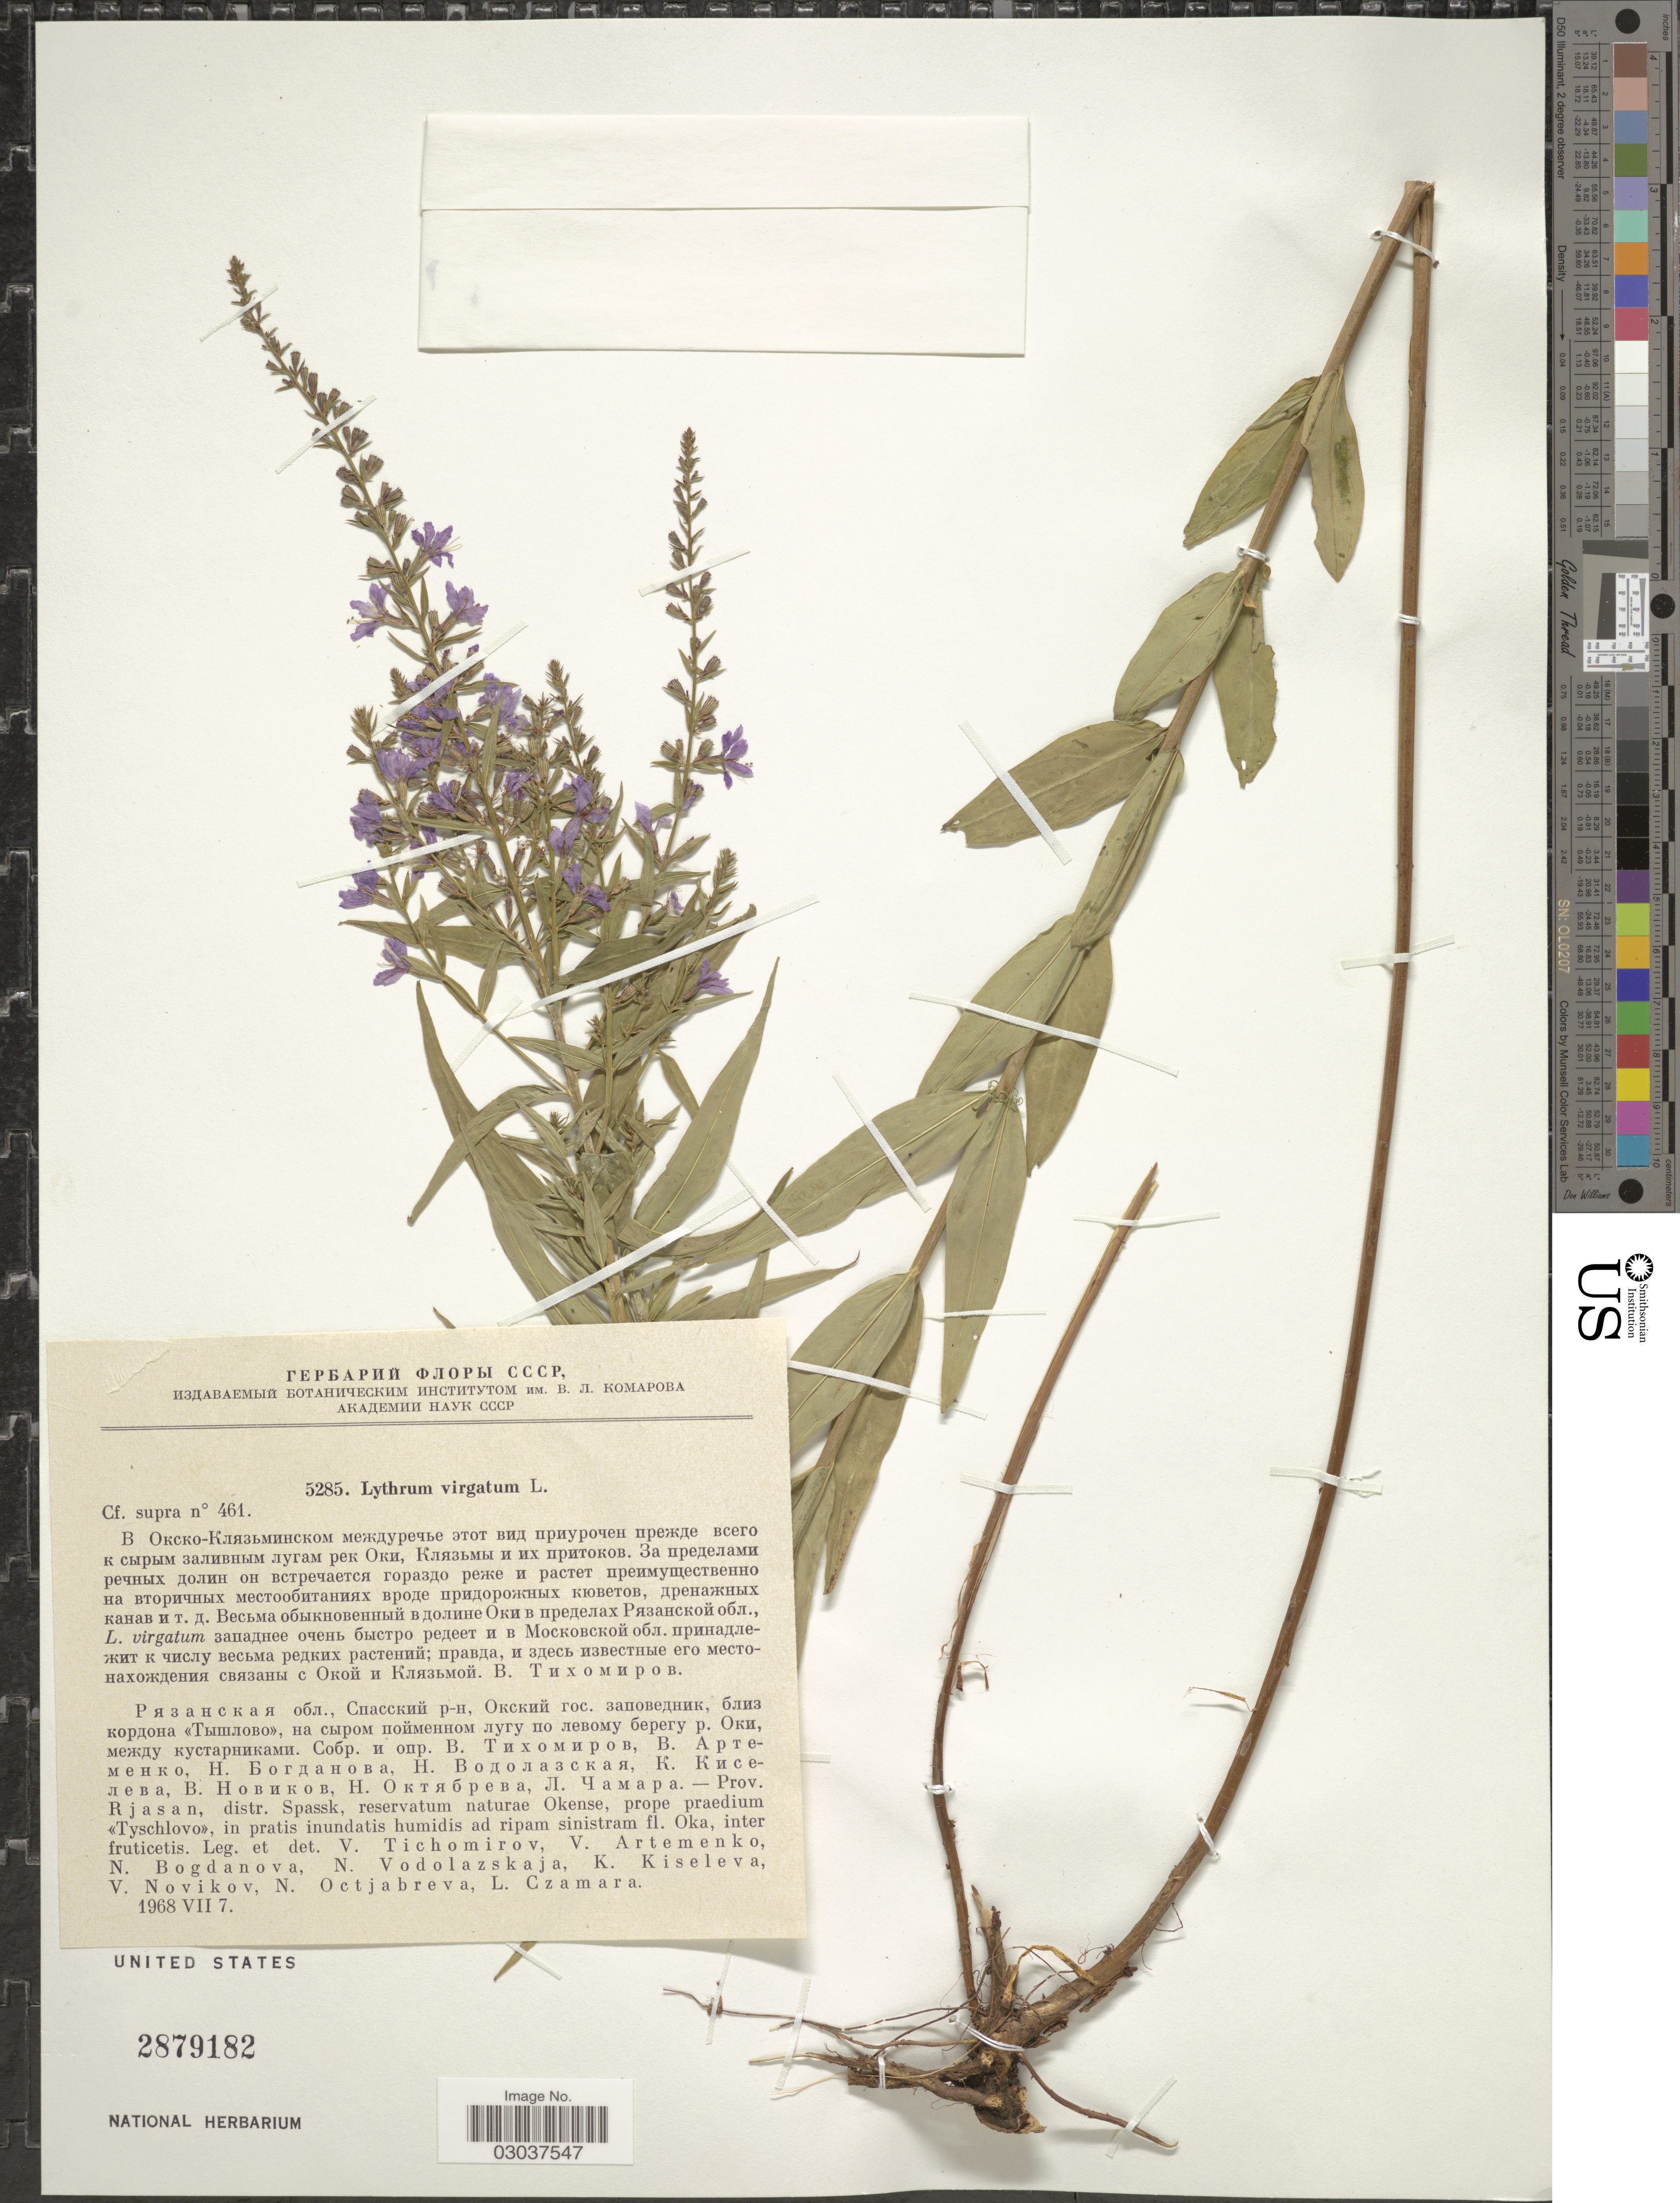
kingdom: Plantae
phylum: Tracheophyta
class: Magnoliopsida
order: Myrtales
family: Lythraceae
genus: Lythrum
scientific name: Lythrum virgatum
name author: L.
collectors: V. Tichomirov, V. Artemenko, N. Bogdanova, N. Vodolazskaja & et al.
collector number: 5285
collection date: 1968-07-07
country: Russian Federation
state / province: Ryazan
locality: Prov. Rjasan, distr. Spassk, reservatum naturae Okense, prope praedium «Tyschlovo».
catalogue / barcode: US 2879182